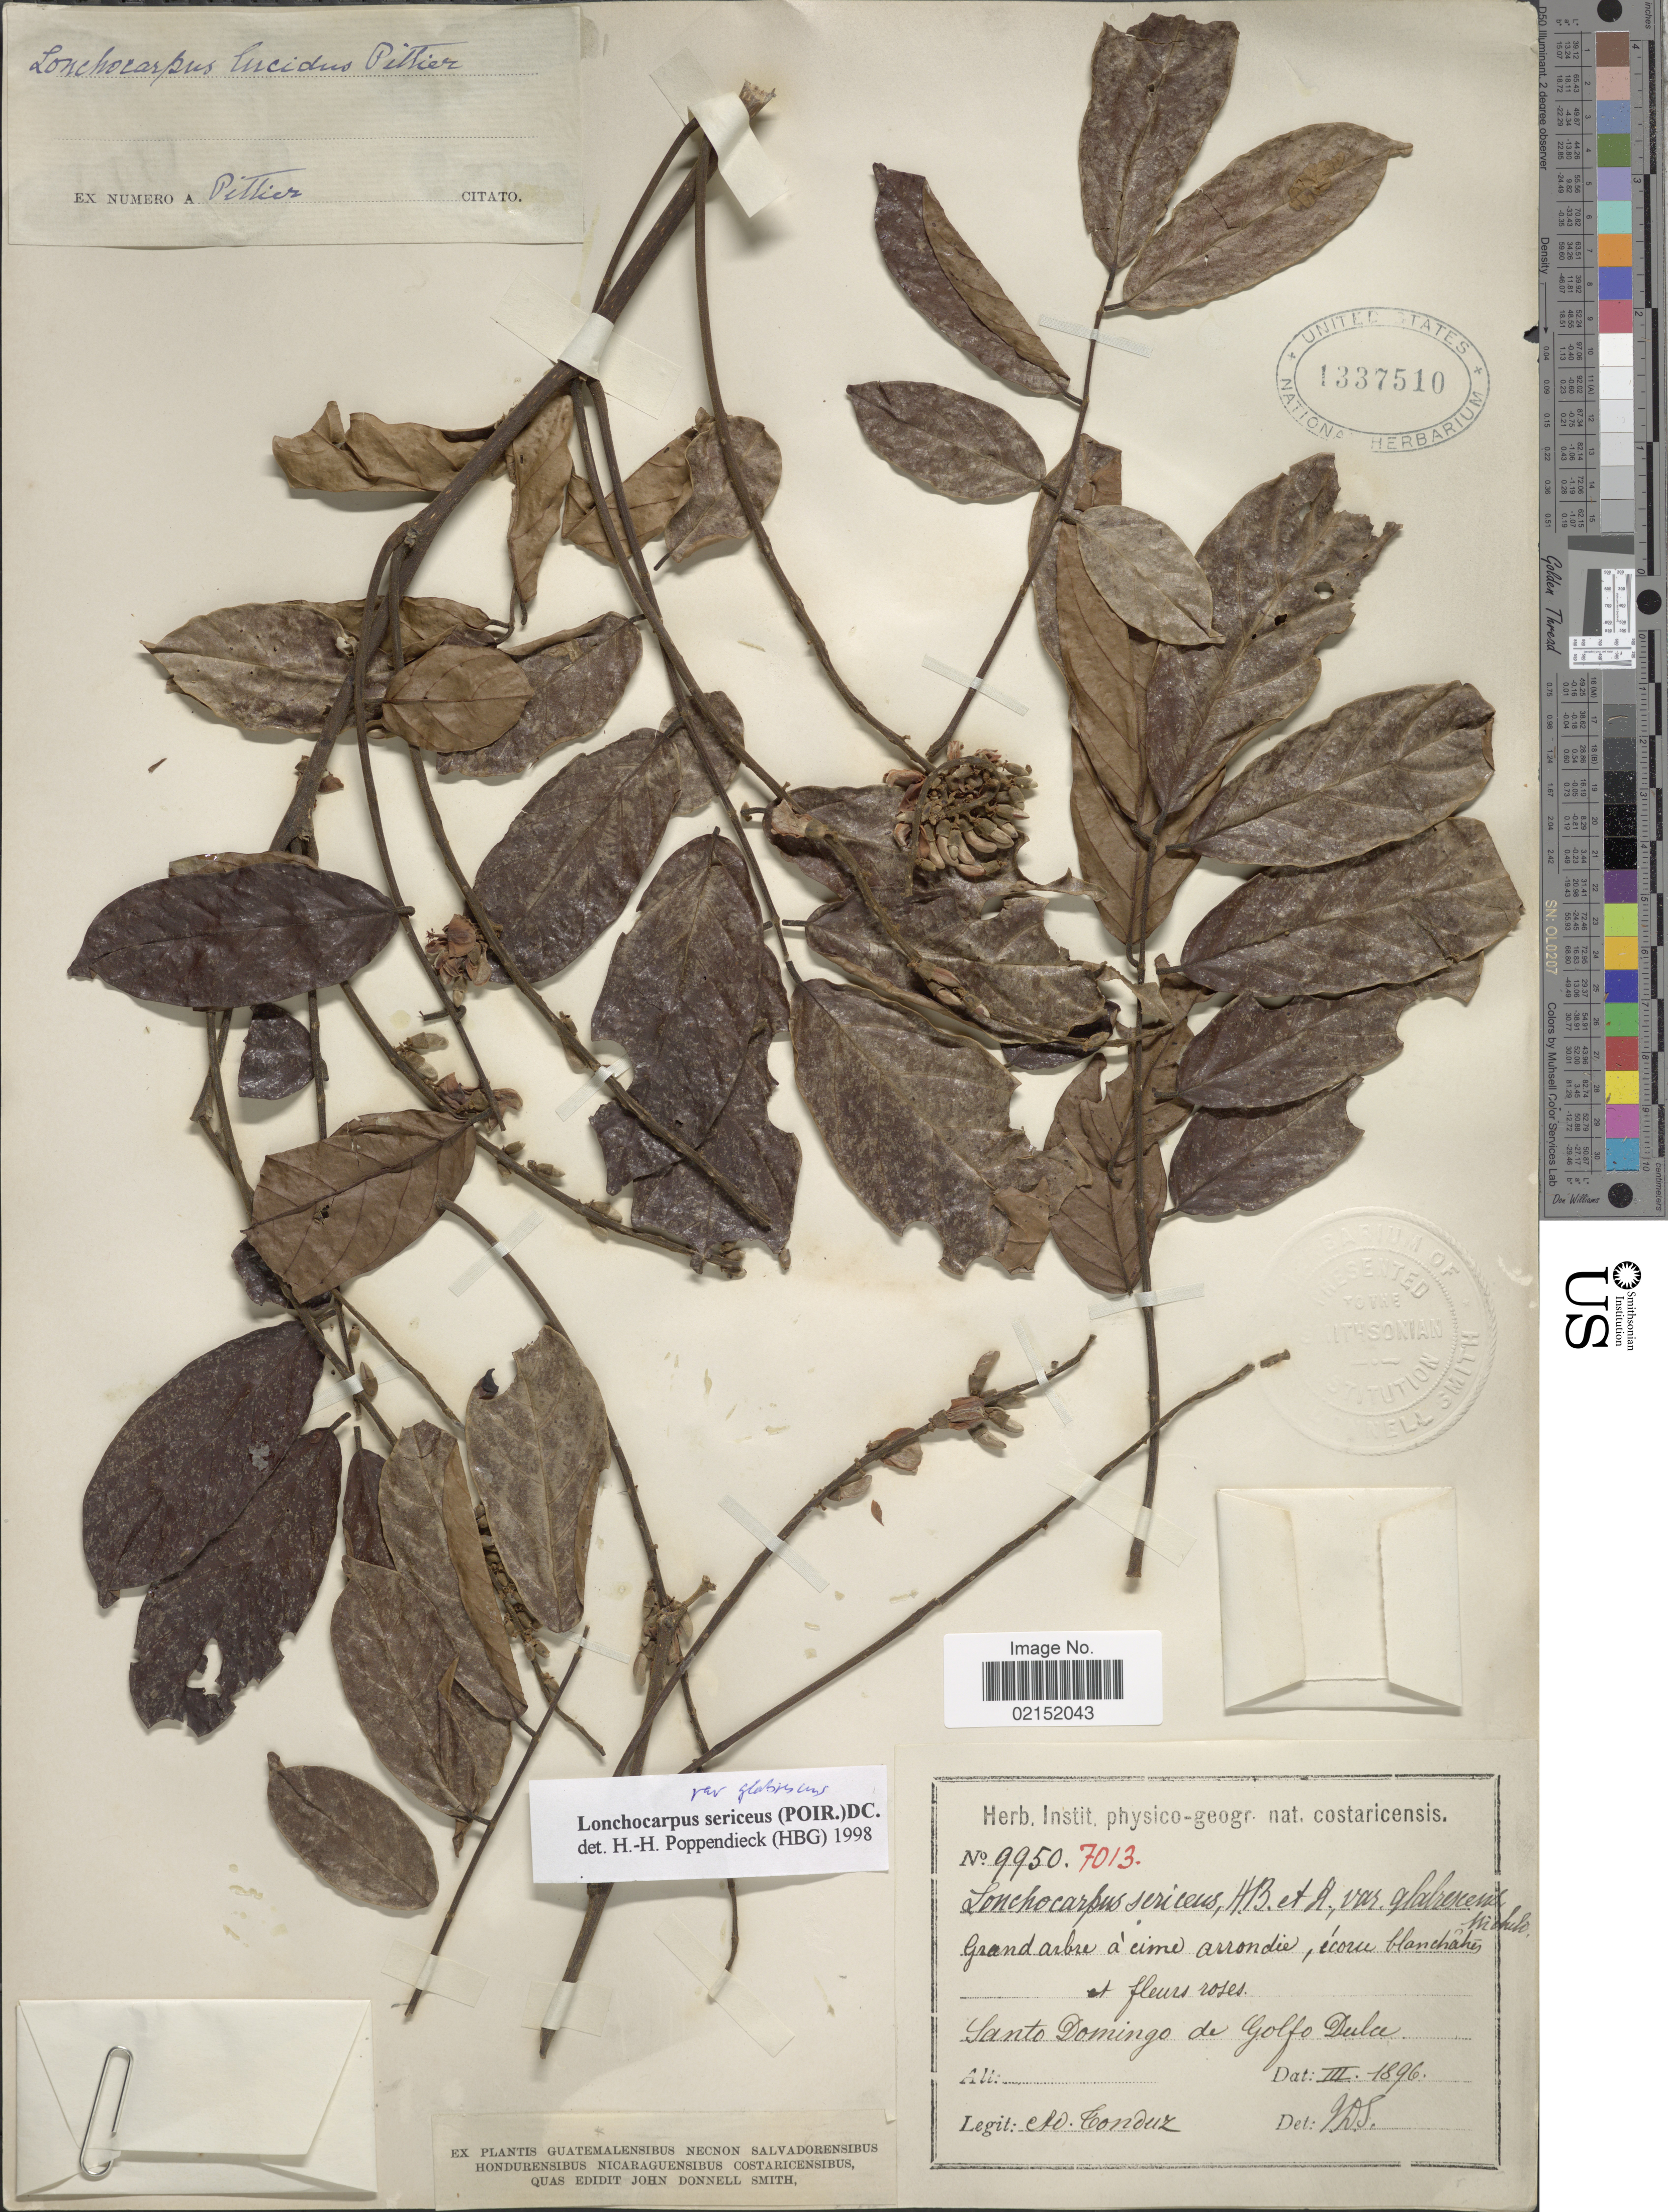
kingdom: Plantae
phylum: Tracheophyta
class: Magnoliopsida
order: Fabales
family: Fabaceae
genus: Lonchocarpus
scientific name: Lonchocarpus sericeus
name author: (Poir.) Kunth ex DC.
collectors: A. Tonduz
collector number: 9950/7013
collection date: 1896-03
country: Costa Rica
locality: Santo Domingo de Golfo Dulce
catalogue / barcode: US 1337510